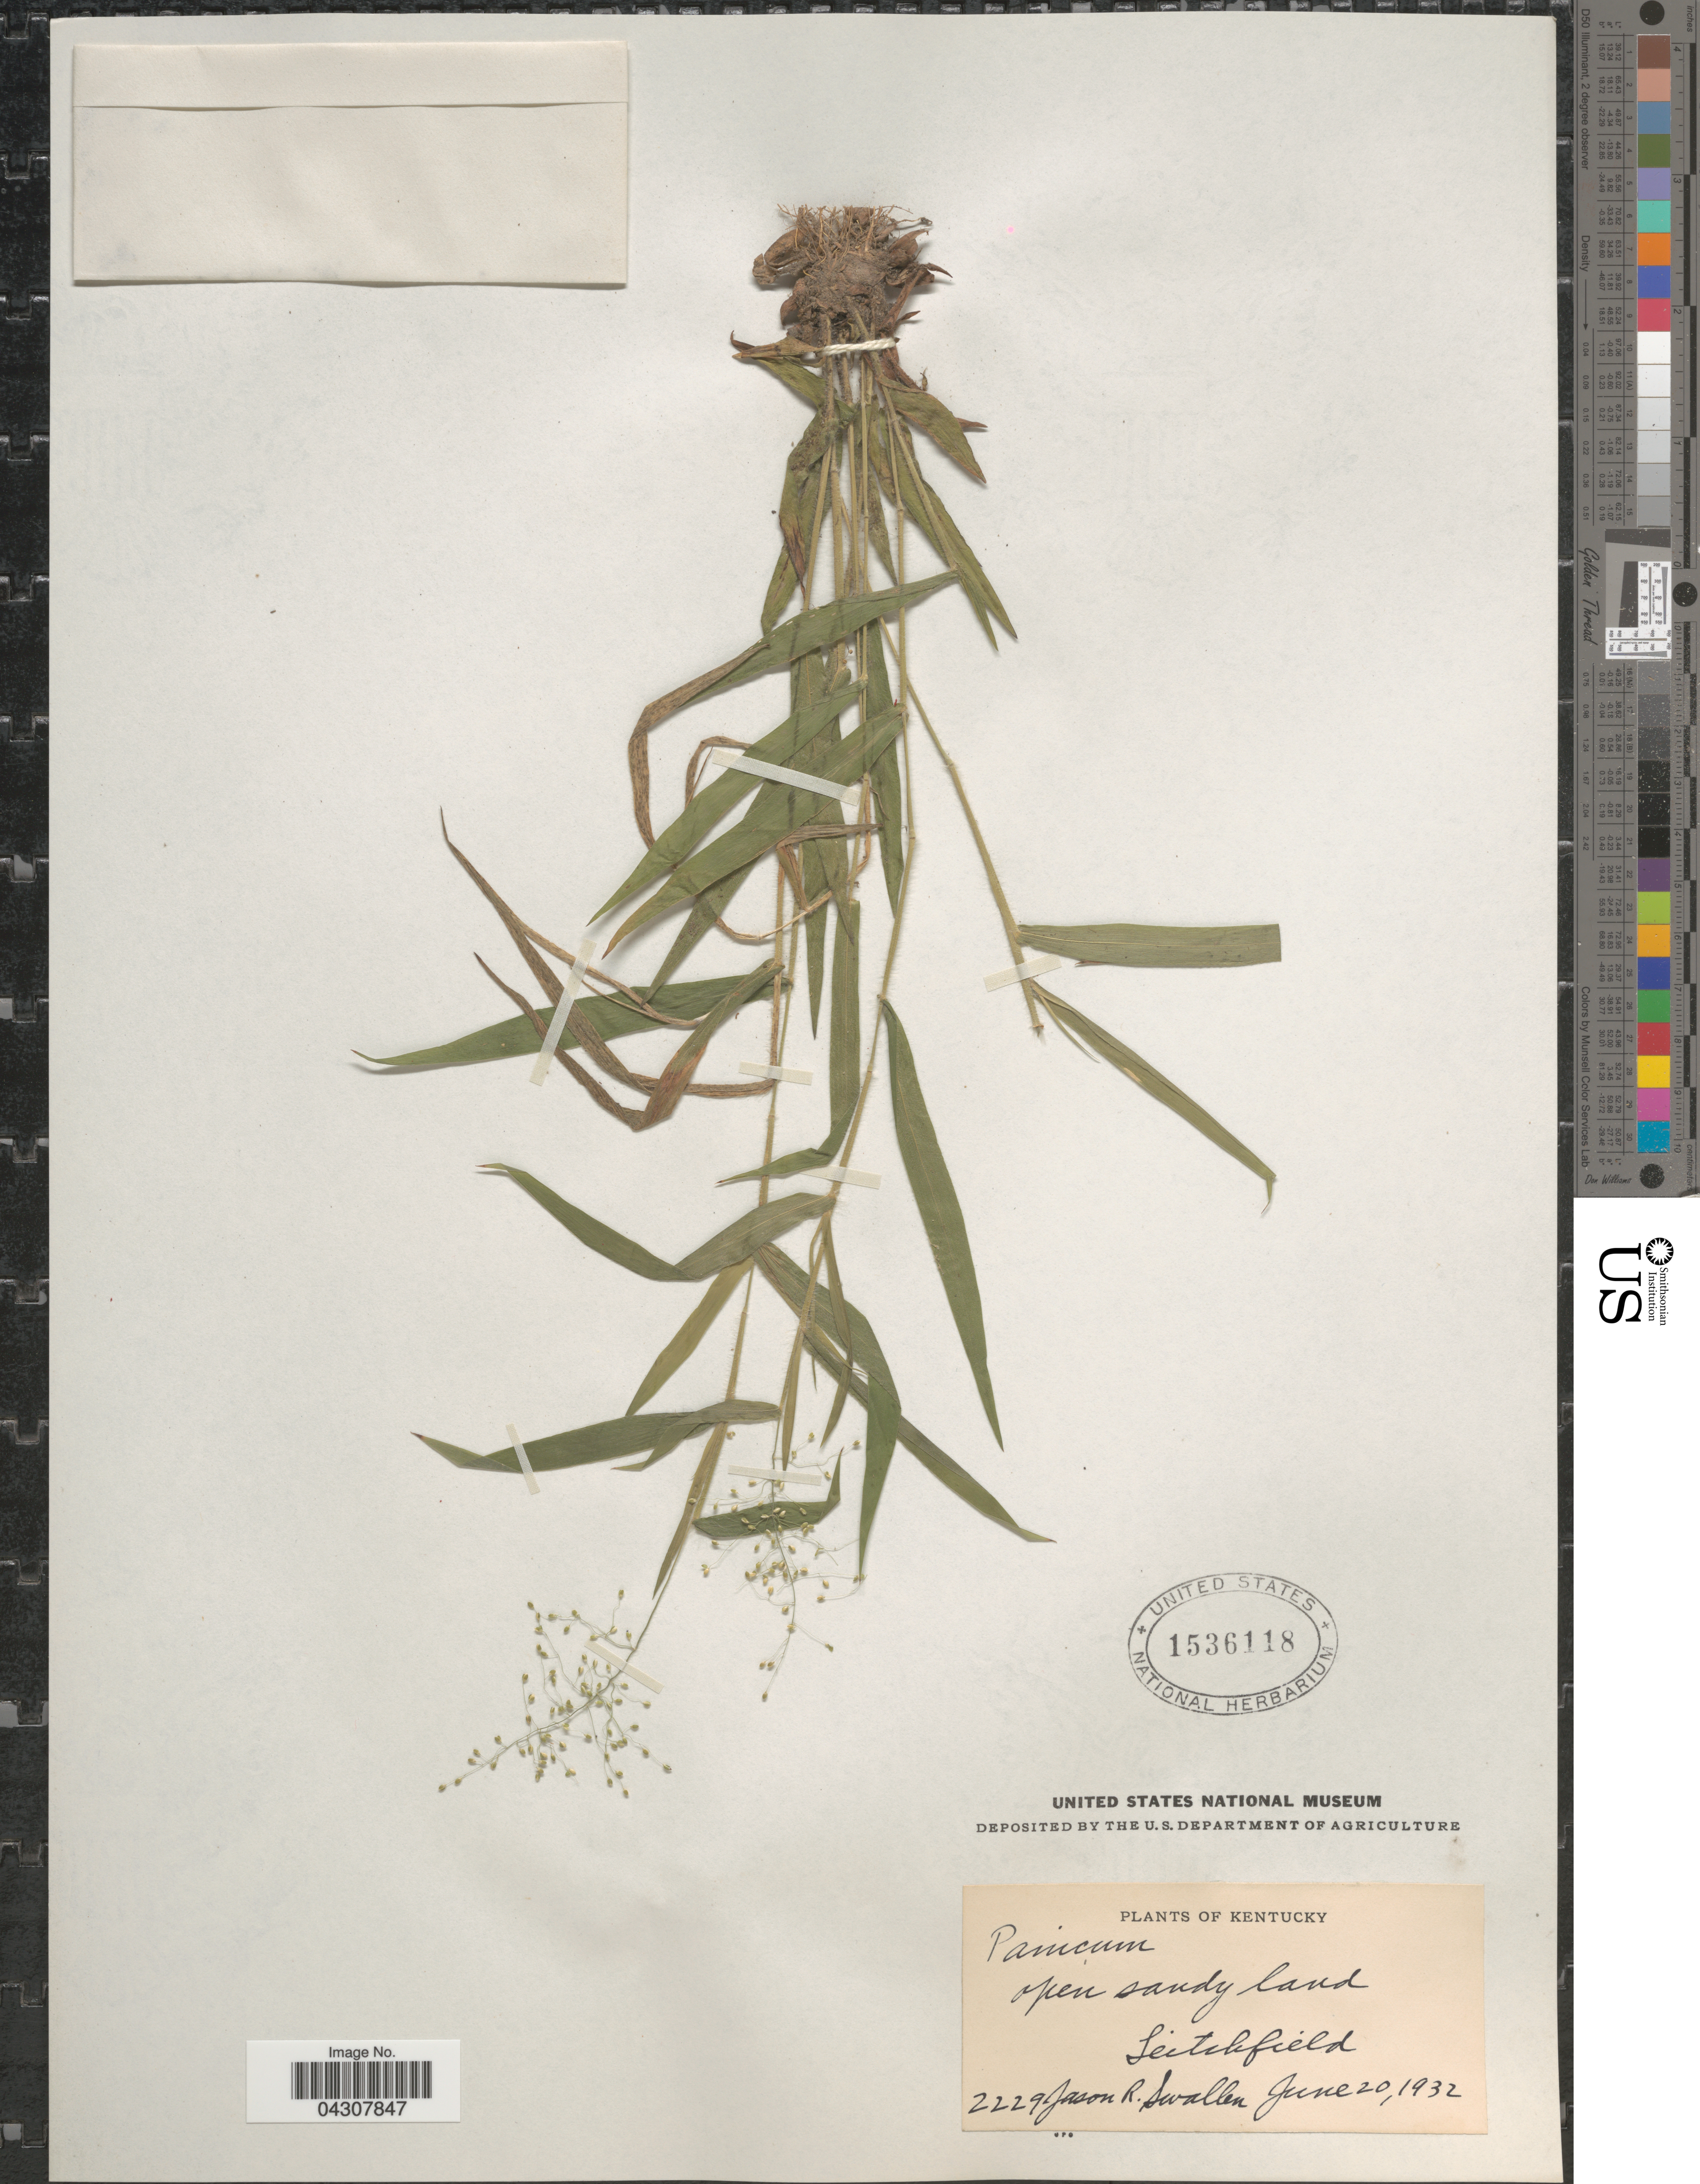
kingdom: Plantae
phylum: Tracheophyta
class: Liliopsida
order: Poales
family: Poaceae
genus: Dichanthelium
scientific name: Dichanthelium acuminatum var. acuminatum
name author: (Sw.) Gould & C.A. Clark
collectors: J. R. Swallen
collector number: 2229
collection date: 1932-06-20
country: United States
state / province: Kentucky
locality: Leitchfield.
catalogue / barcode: US 1536118